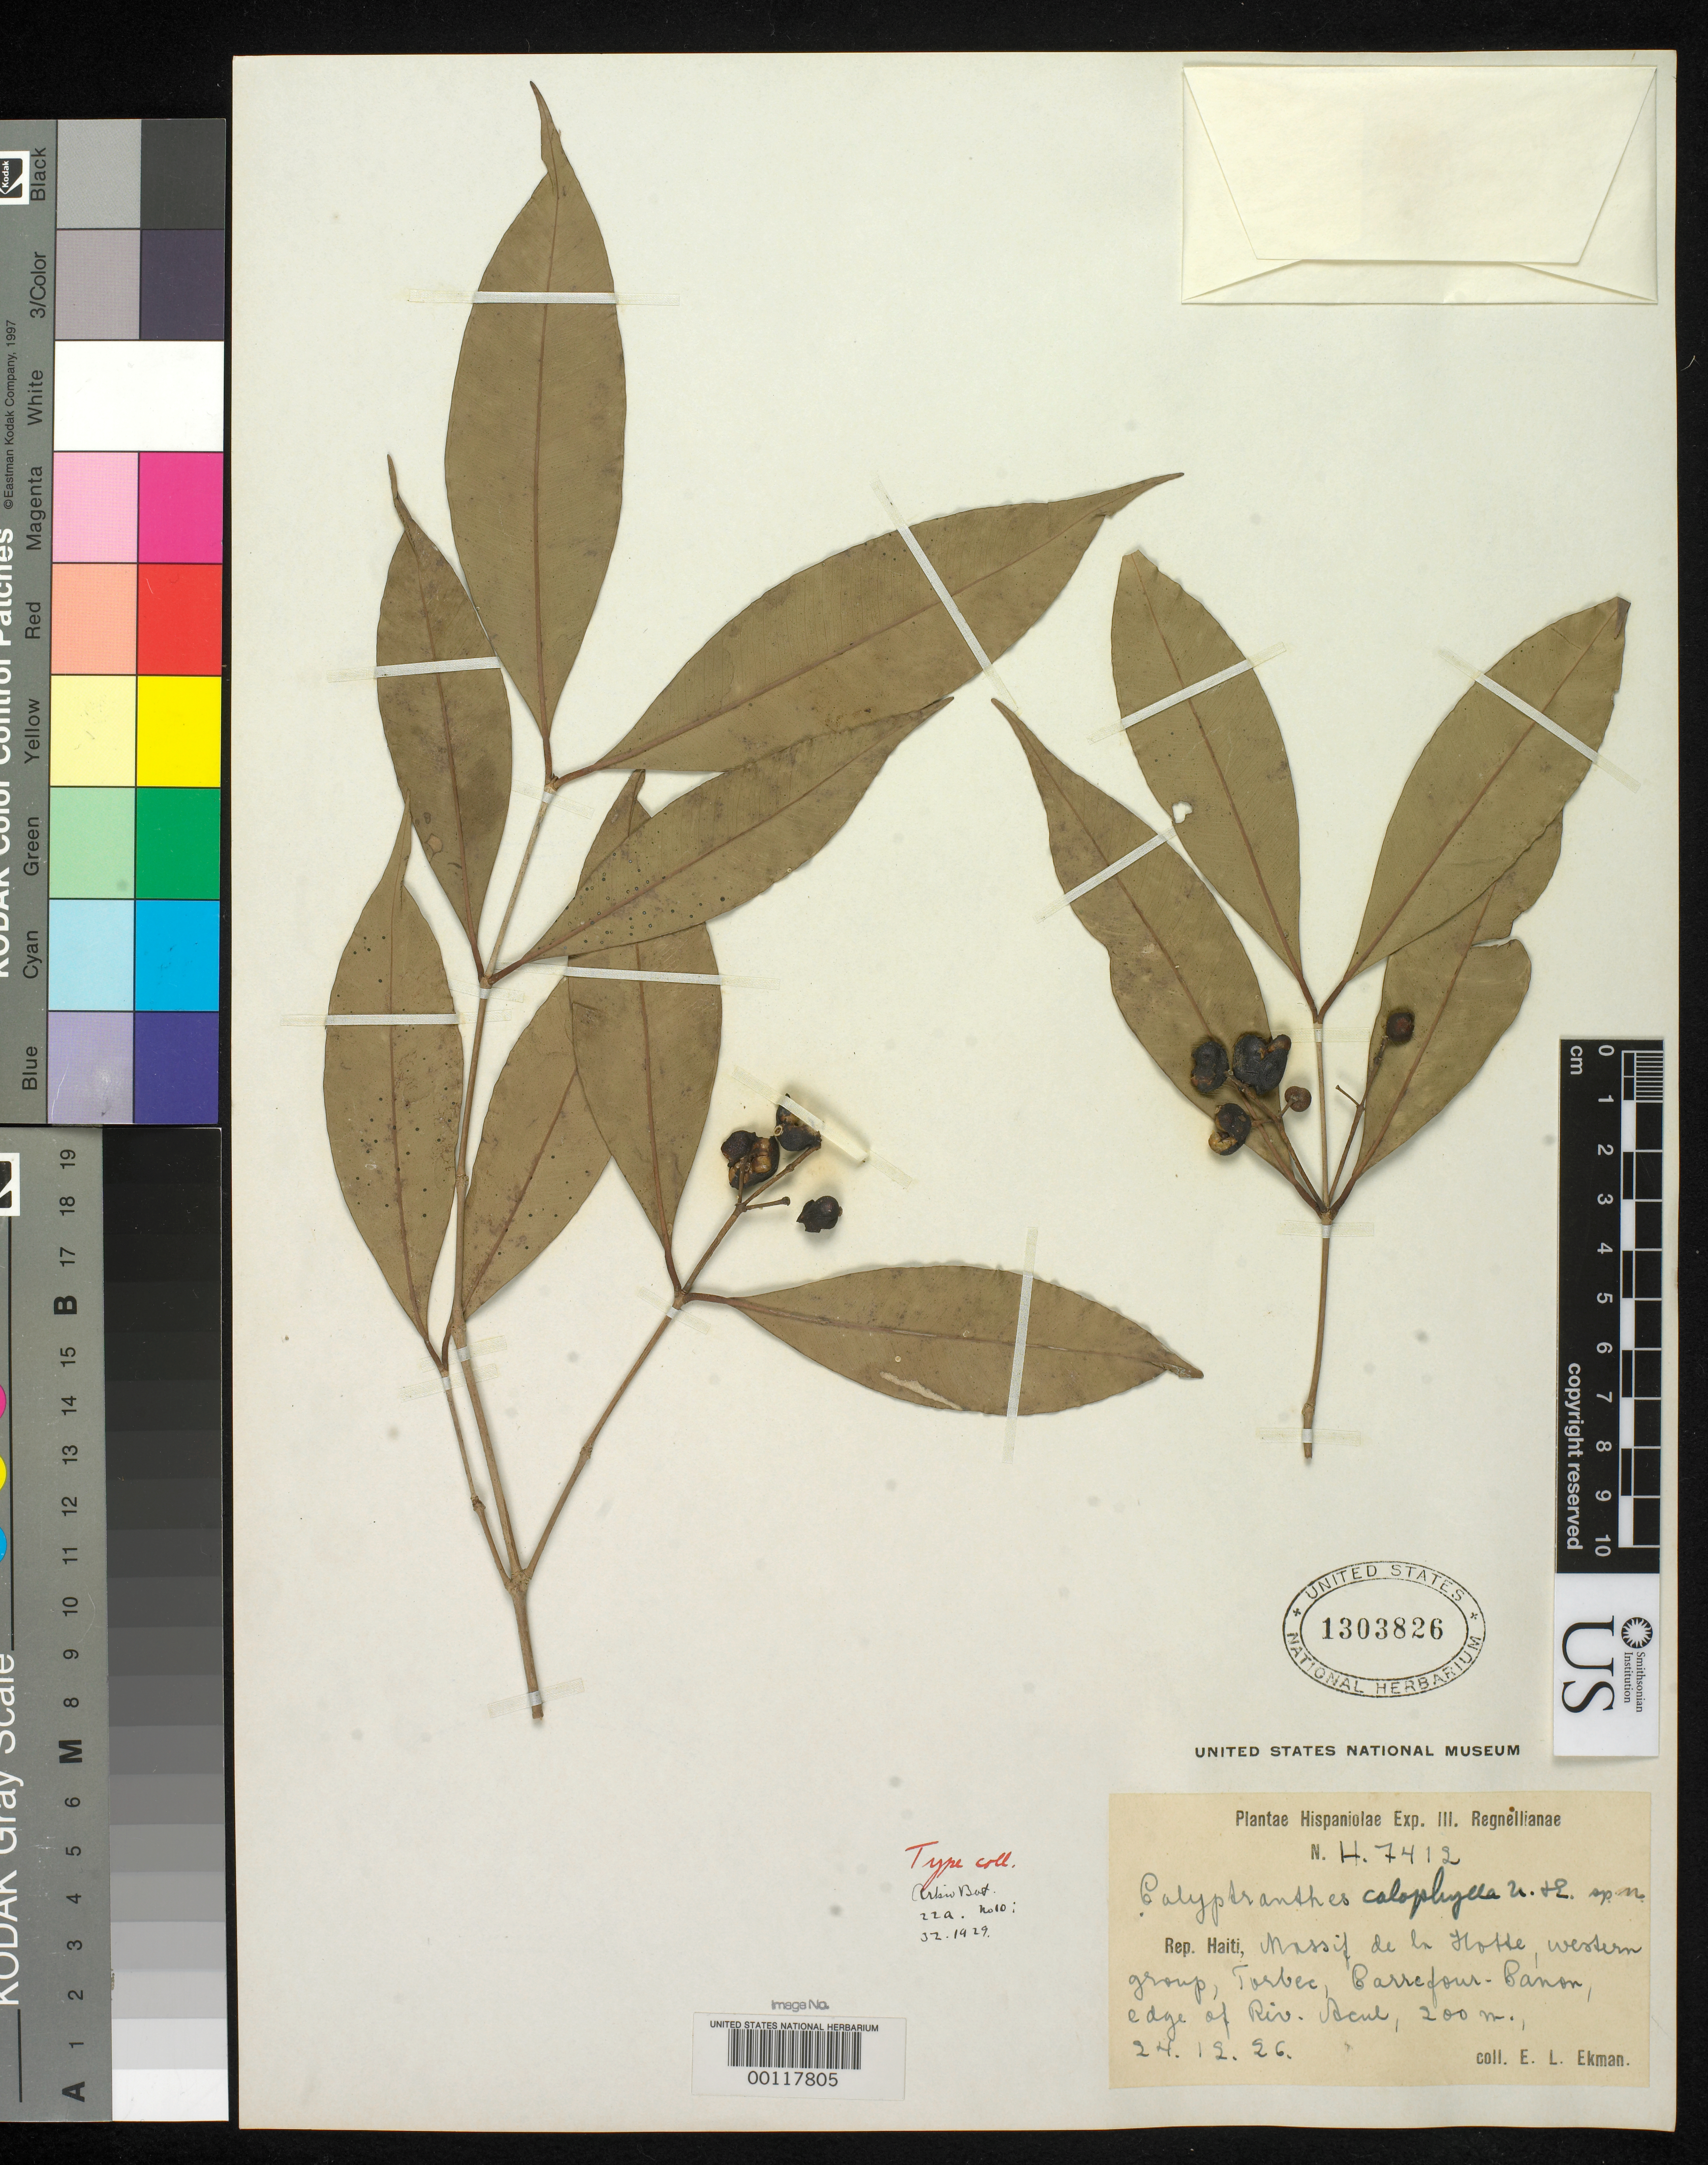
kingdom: Plantae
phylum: Tracheophyta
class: Magnoliopsida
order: Myrtales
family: Myrtaceae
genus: Calyptranthes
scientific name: Calyptranthes calophylla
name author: Urb. & Ekman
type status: Isotype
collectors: E. L. Ekman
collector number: H 7412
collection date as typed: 24 Dec 1926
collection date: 1926-12-24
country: Haiti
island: Hispaniola Island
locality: Massif de La Hotte, Torbec, Carrefour-Canon, Riviere Acul.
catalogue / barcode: US 1303826